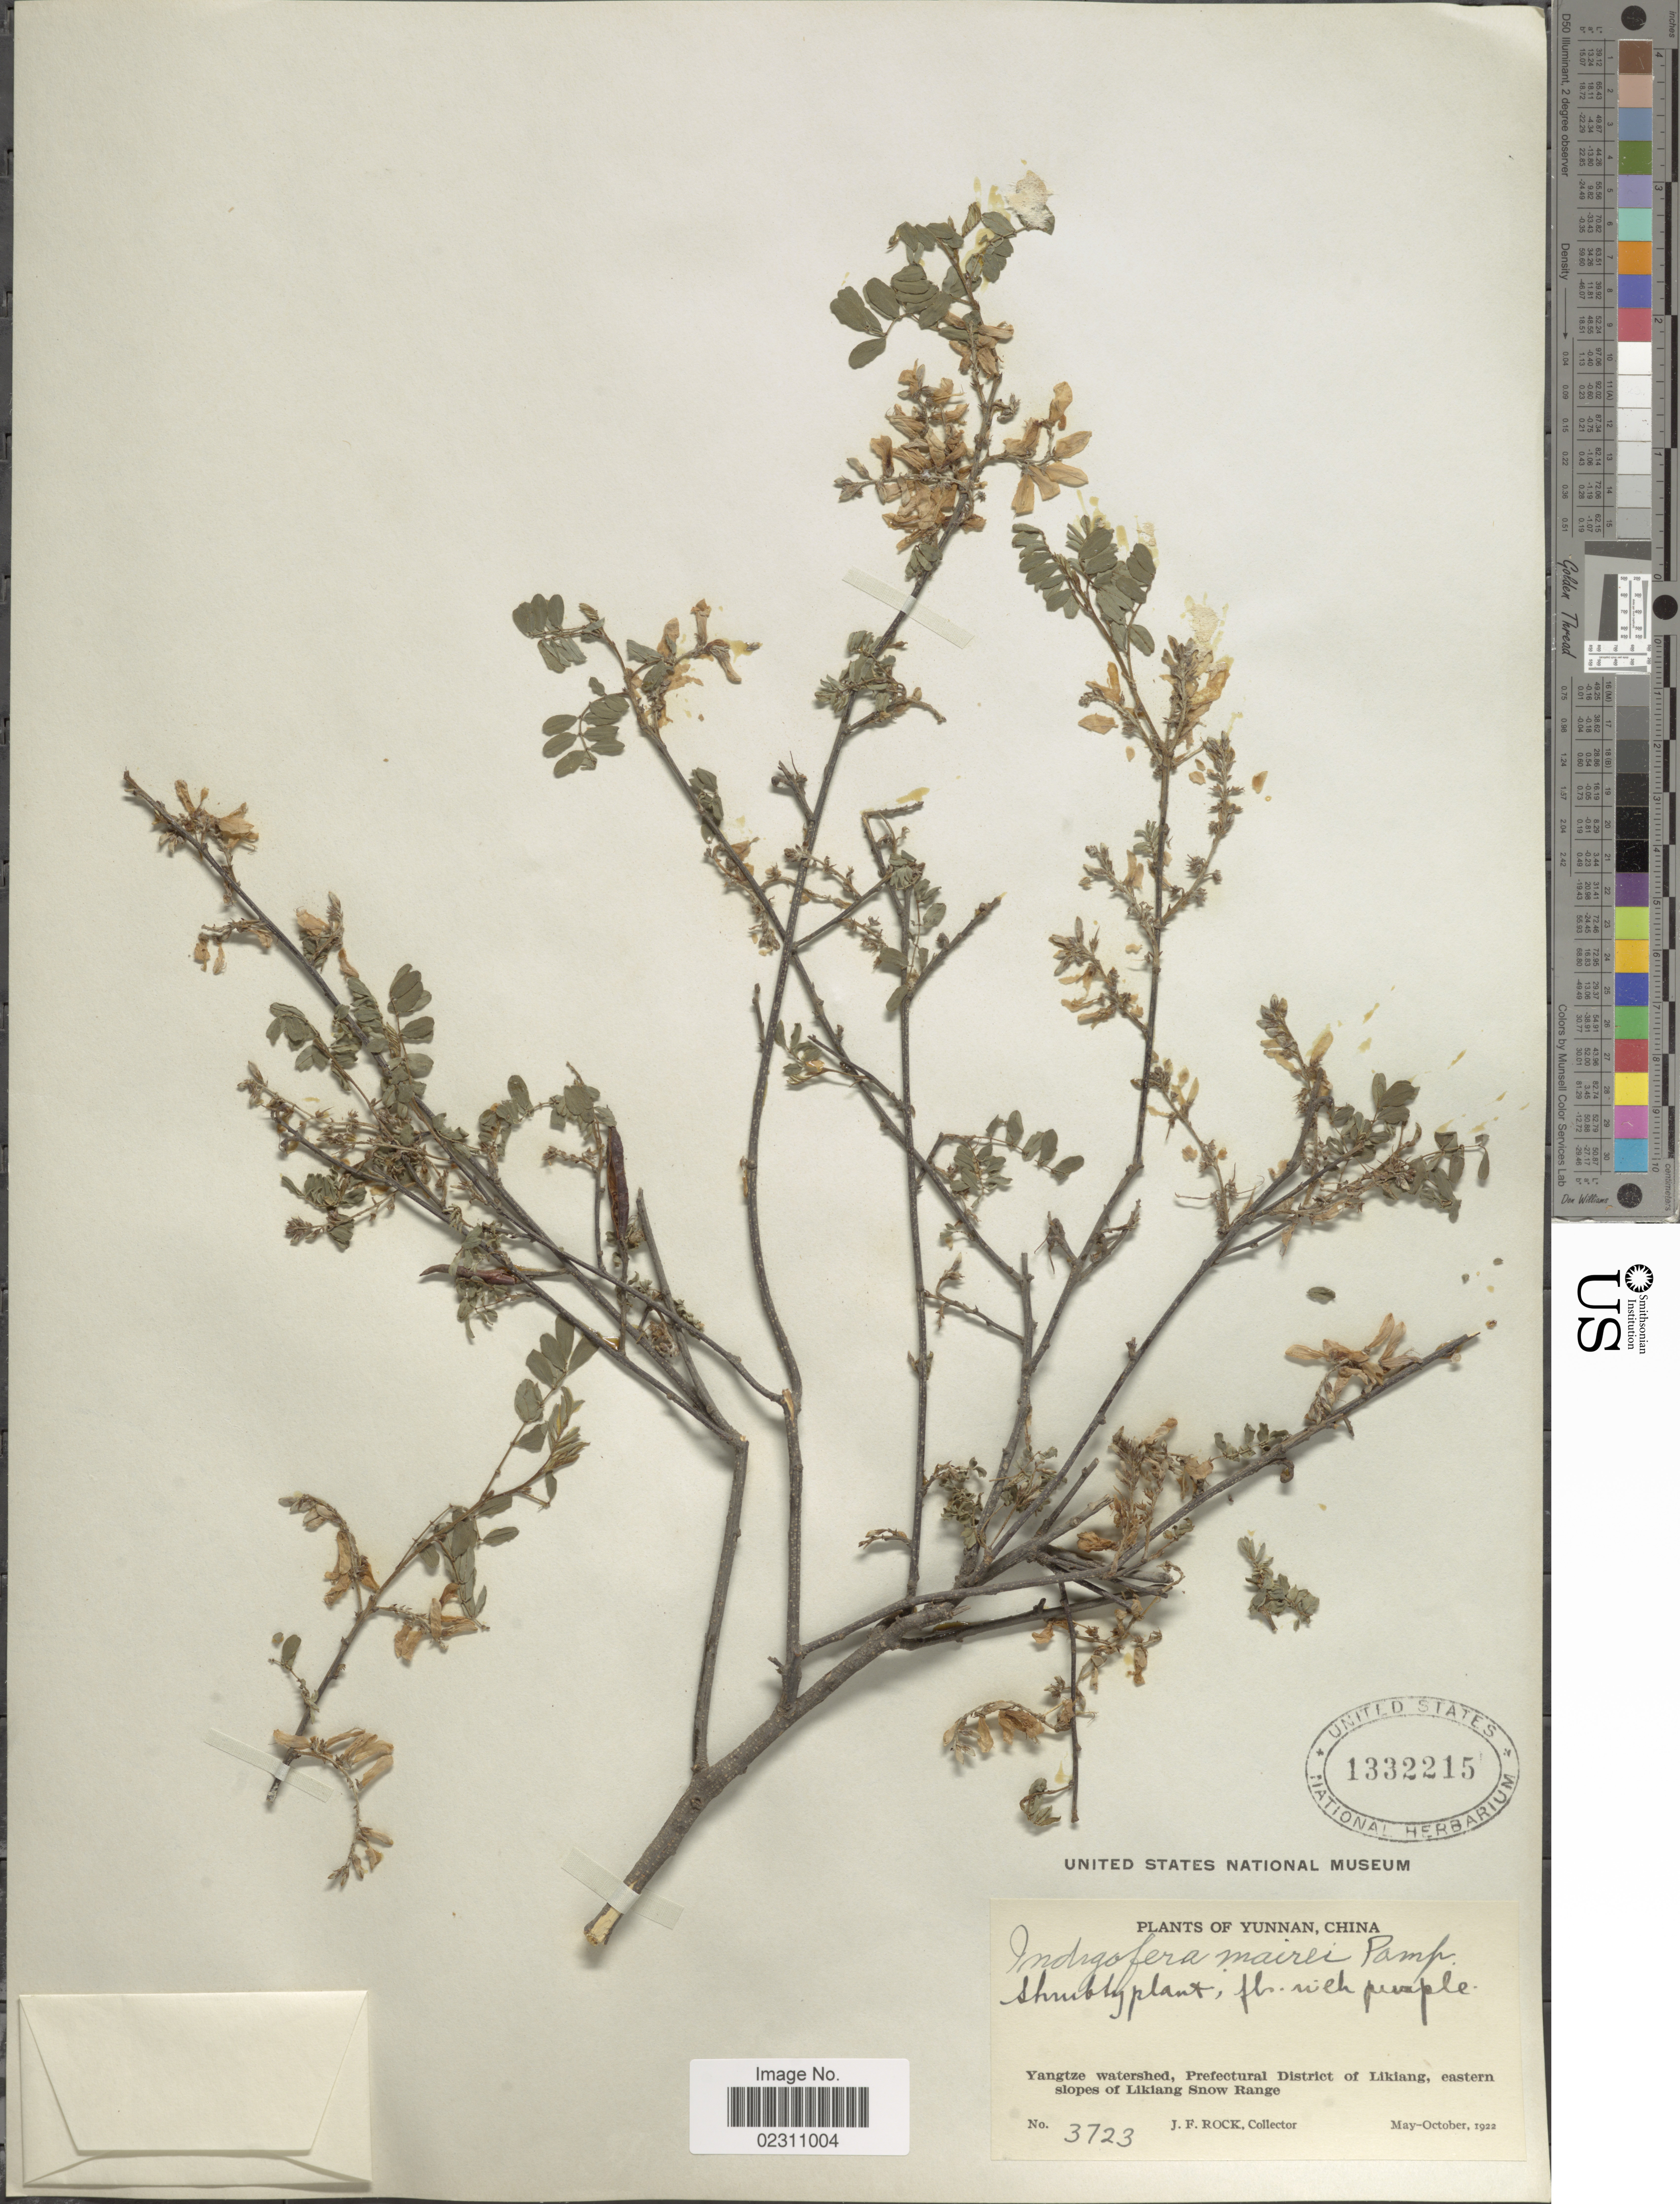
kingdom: Plantae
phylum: Tracheophyta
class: Magnoliopsida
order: Fabales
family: Fabaceae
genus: Indigofera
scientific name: Indigofera mairei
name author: Pamp.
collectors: J. Rock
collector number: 3723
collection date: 1922-05/1922-10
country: China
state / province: Yunnan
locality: Yangtze watershed, Prefectural District of Likiang, eastern slopes of Likiang Snow Range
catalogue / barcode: US 1332215